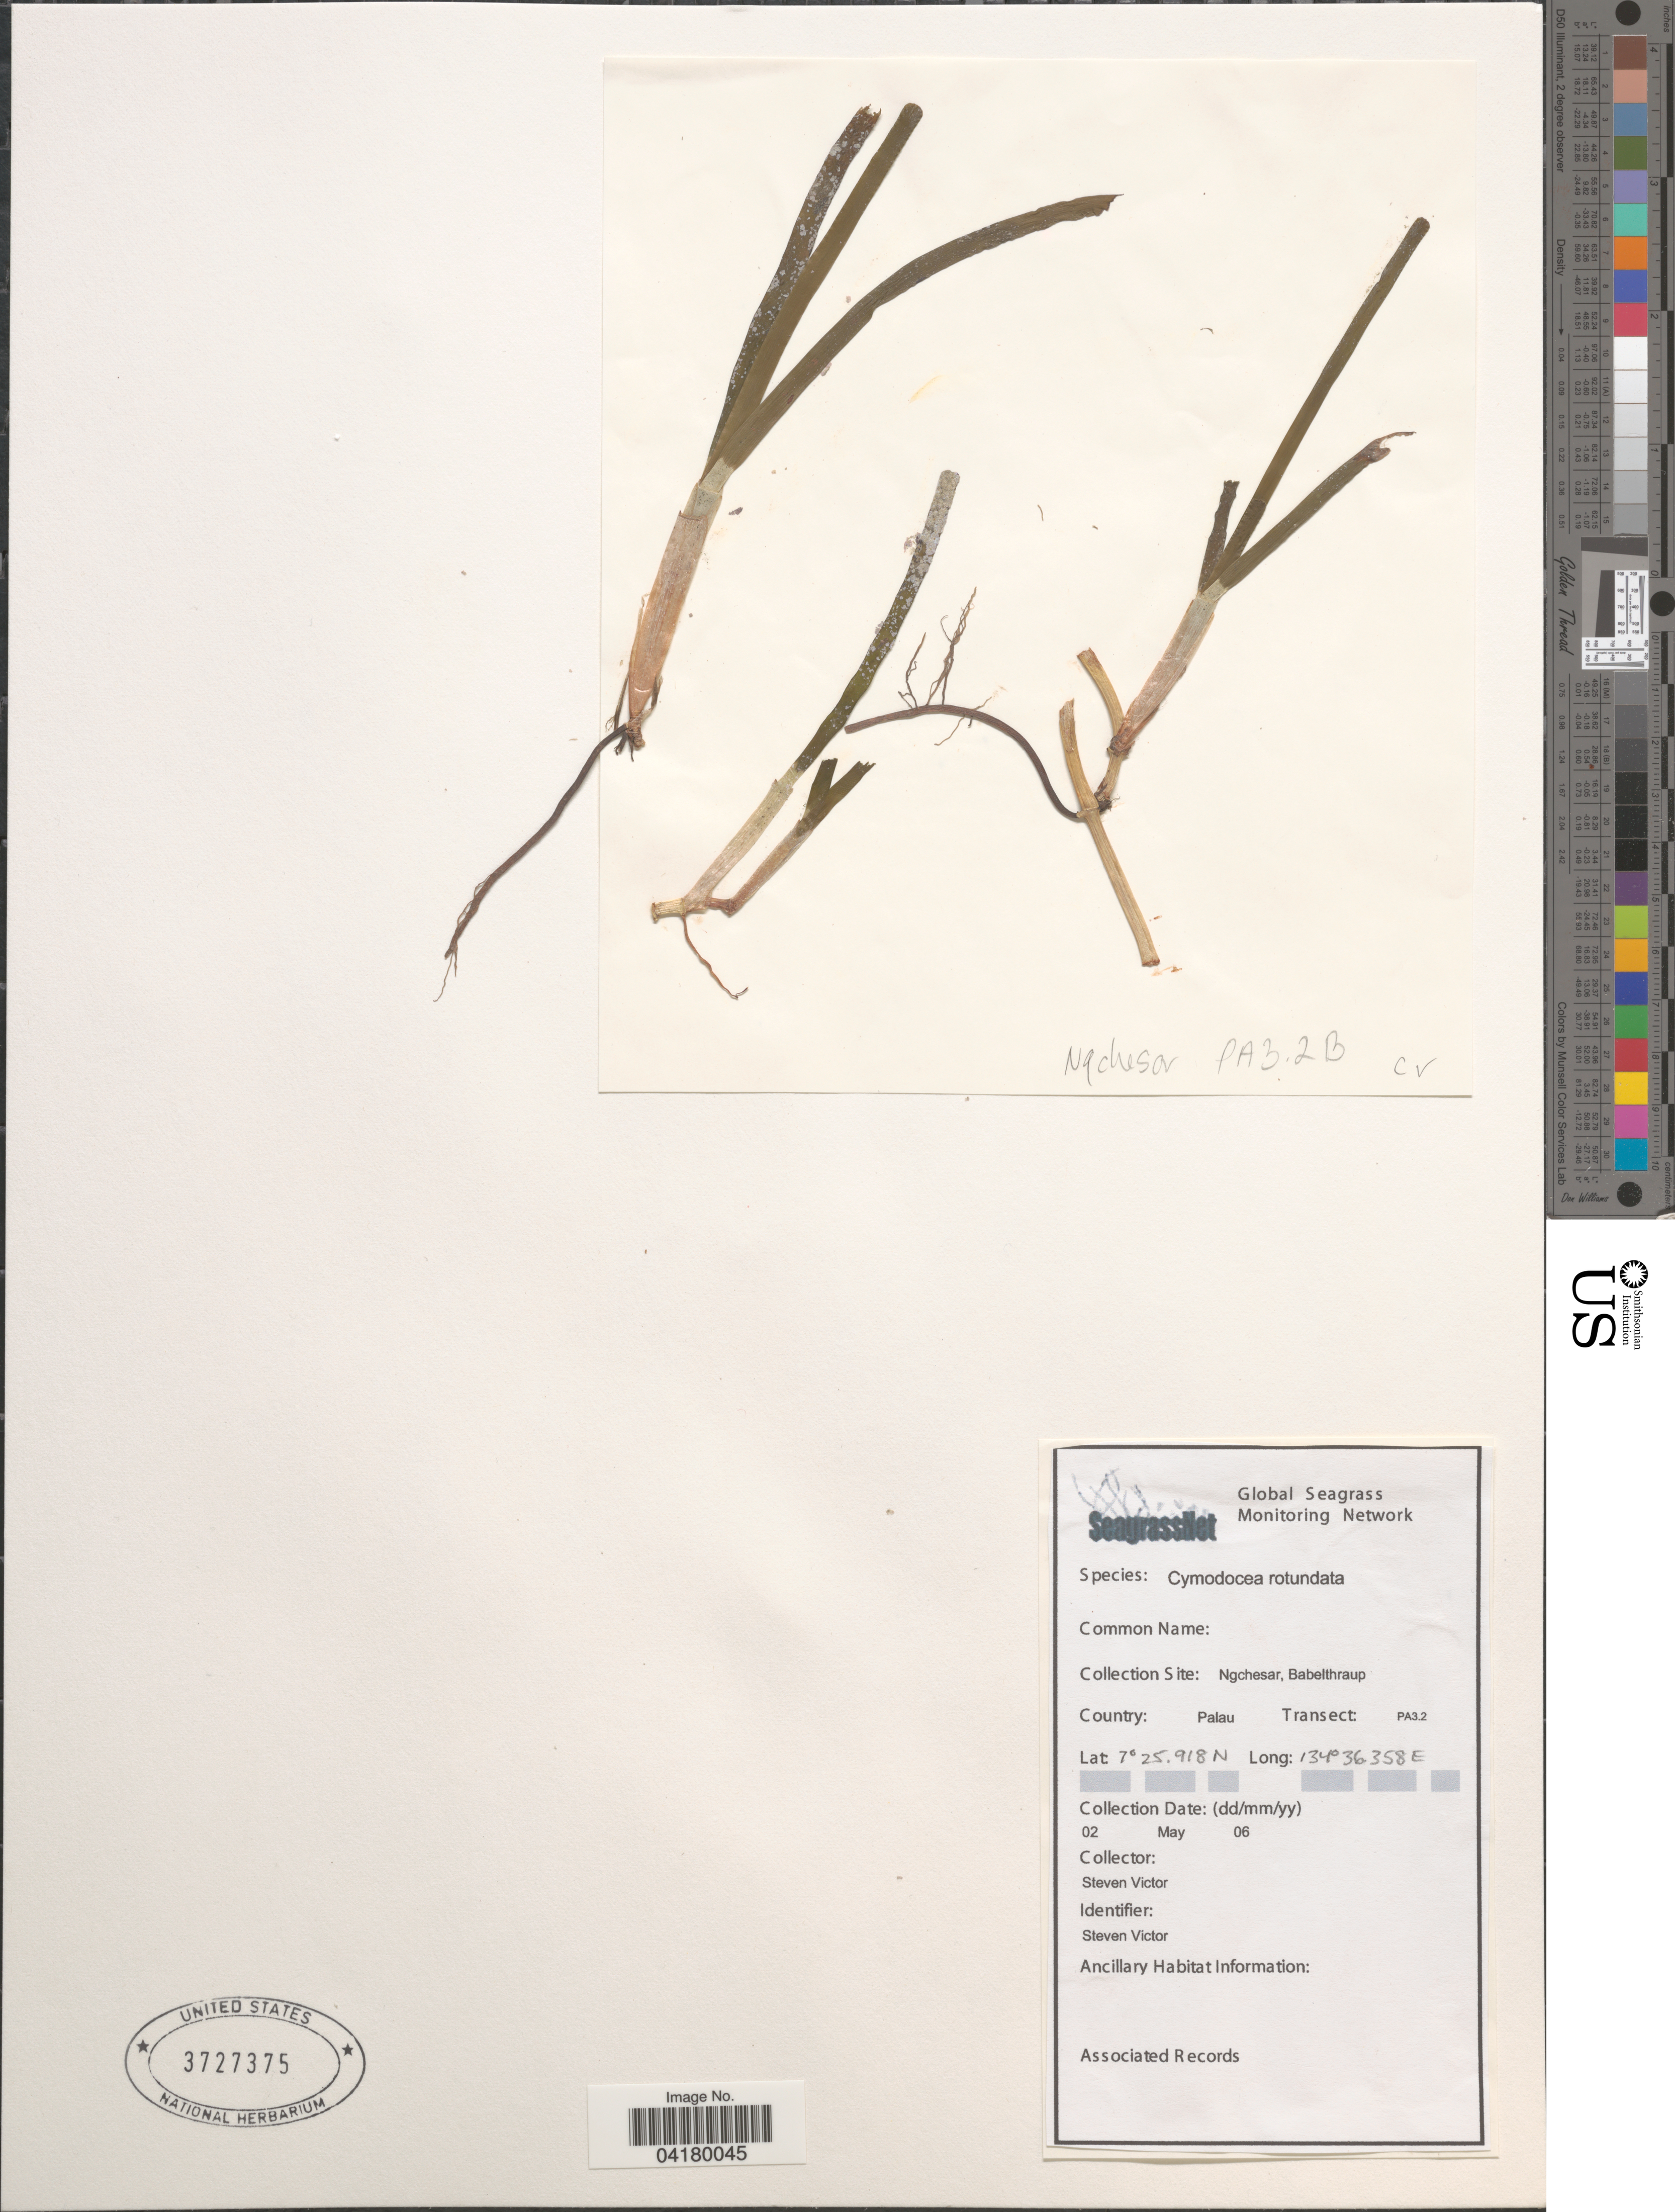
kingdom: Plantae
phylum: Tracheophyta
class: Liliopsida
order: Alismatales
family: Cymodoceaceae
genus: Cymodocea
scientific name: Cymodocea rotundata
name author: Asch. & Schweinf.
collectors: S. Victor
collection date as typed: Transcribed d/m/y: 2/5/6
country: Palau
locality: Collection Site: Ngchesar, Babelthraup. Country: Palau. Transect: PA3.2.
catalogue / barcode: US 3727375